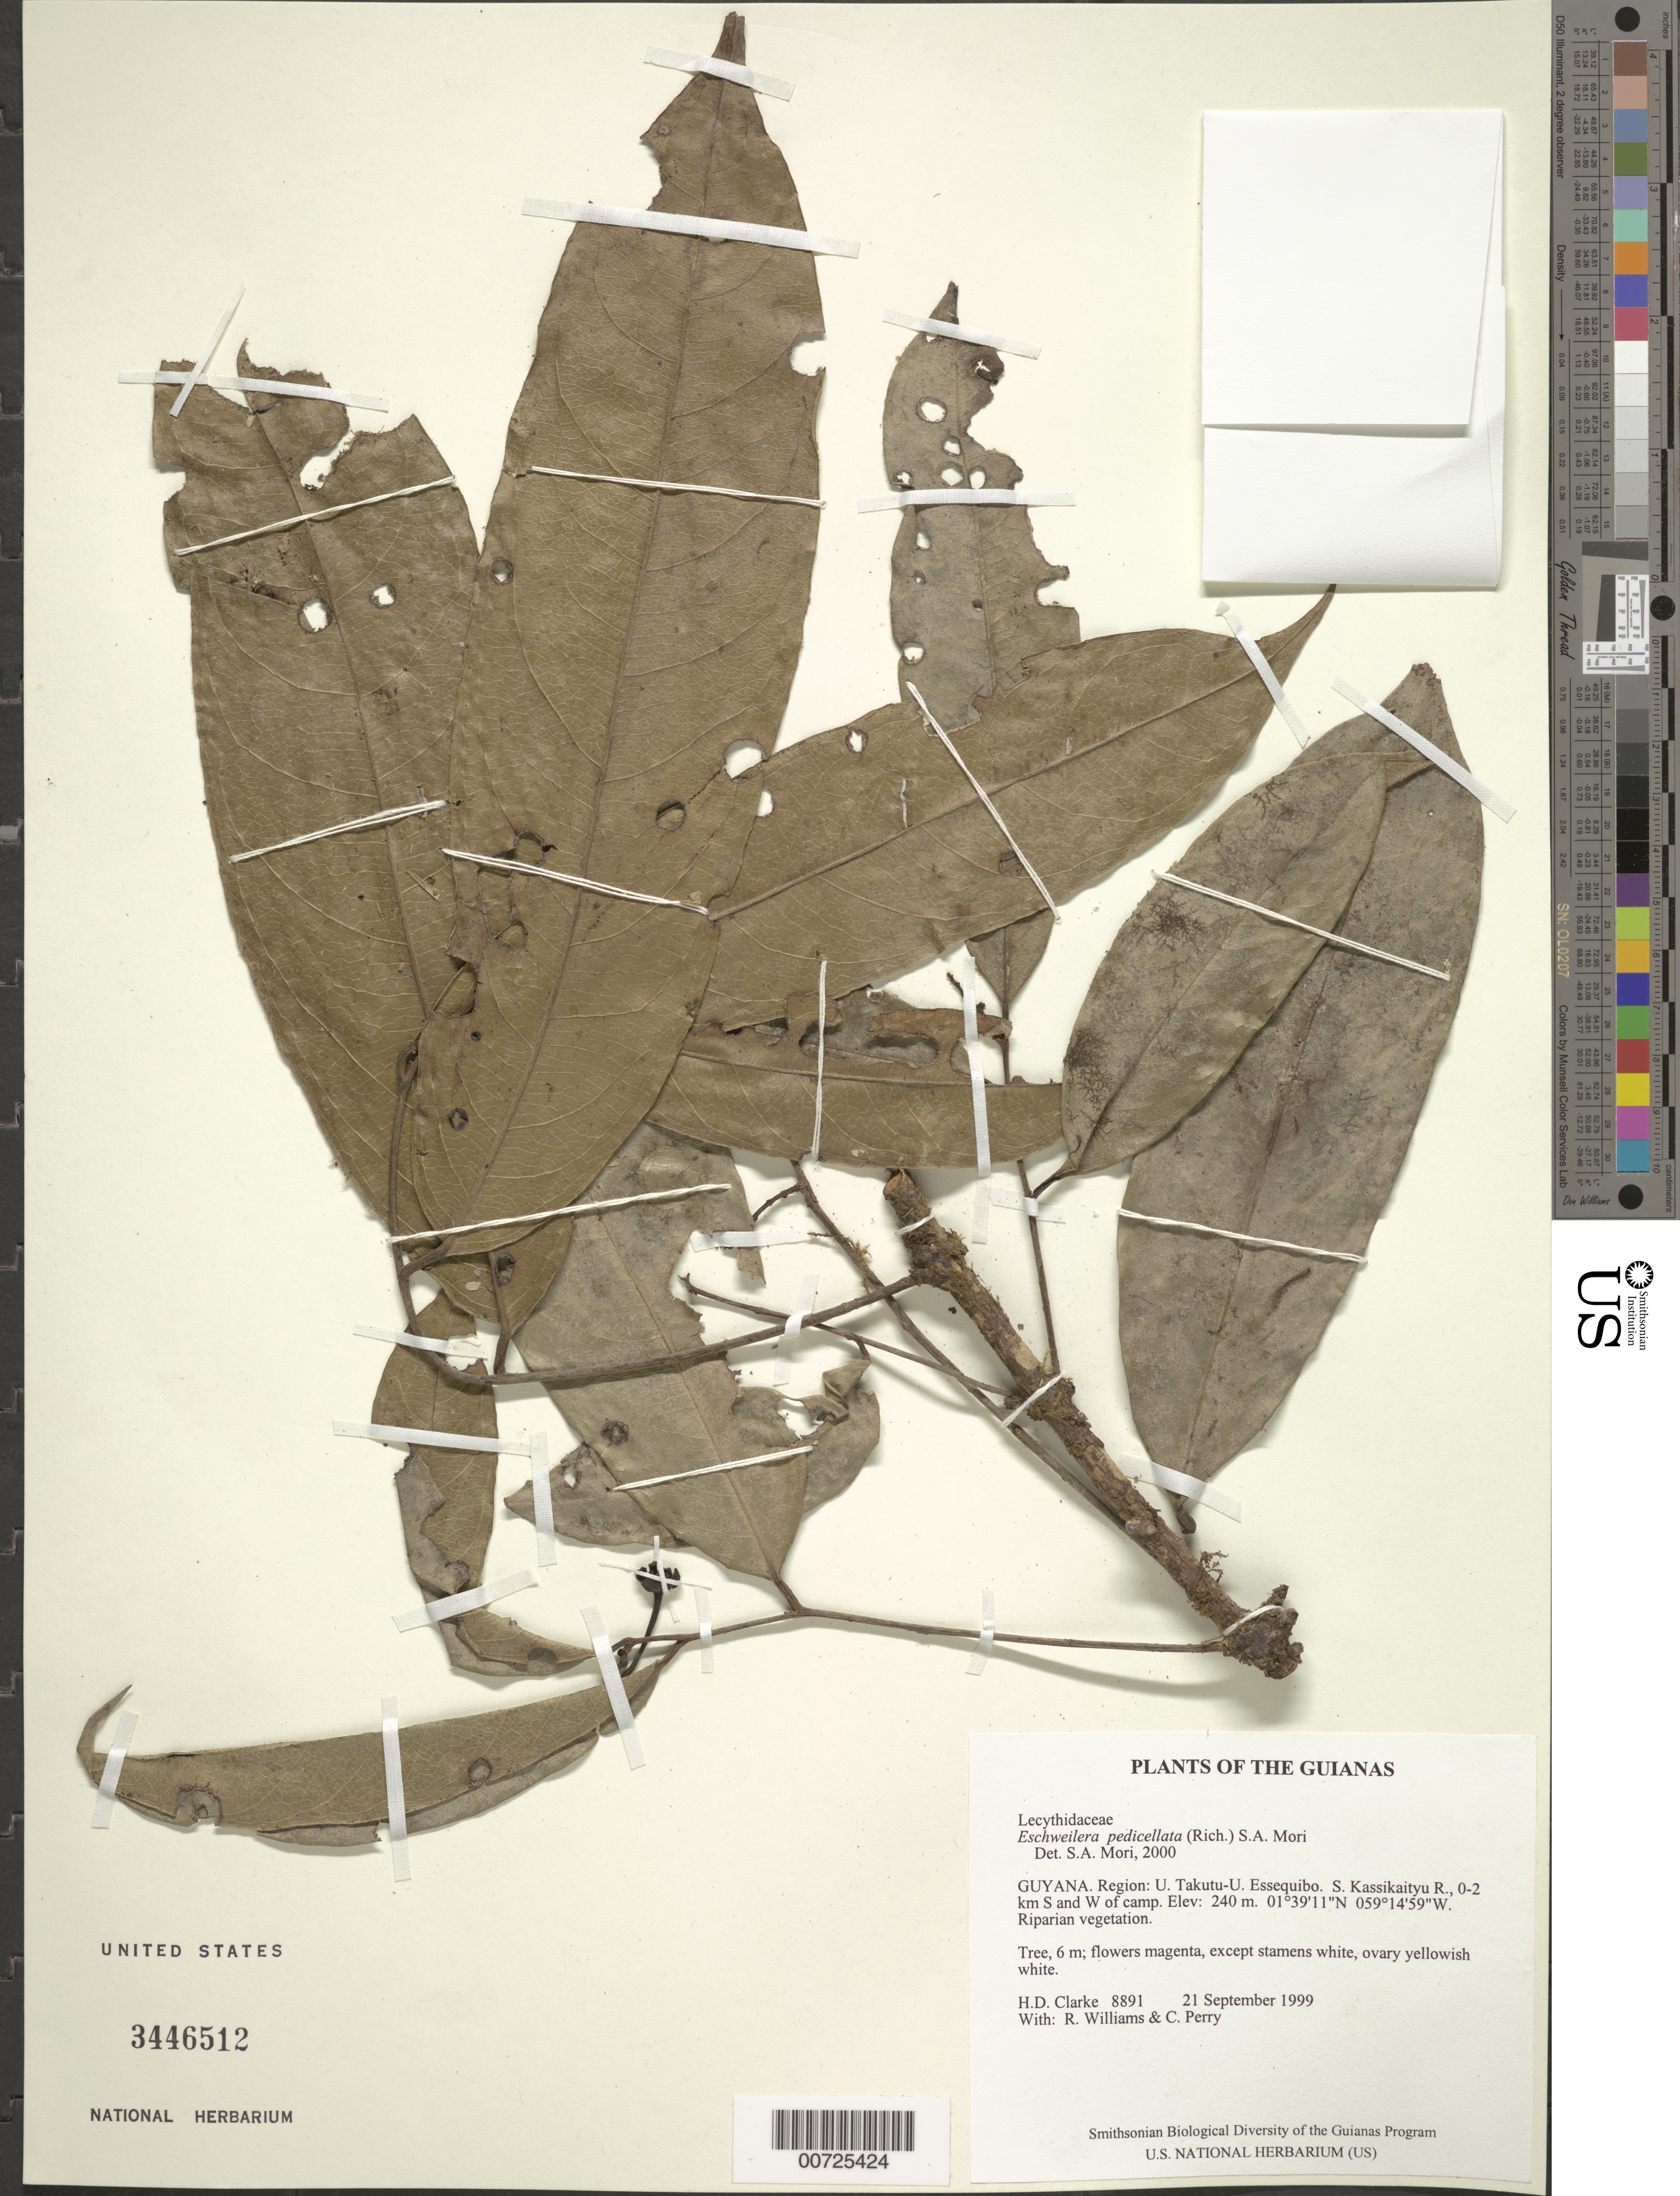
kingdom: Plantae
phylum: Tracheophyta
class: Magnoliopsida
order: Ericales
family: Lecythidaceae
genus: Eschweilera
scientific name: Eschweilera pedicellata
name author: (Rich.) S.A. Mori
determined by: Mori, Scott A.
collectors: H. D. Clarke, R. Williams & C. Perry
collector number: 8891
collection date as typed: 21 September 1999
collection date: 1999-09-21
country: Guyana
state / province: U. Takutu-U. Essequibo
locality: S. Kassikaityu R., 0-2 km S and W of camp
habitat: Riparian vegetation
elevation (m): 240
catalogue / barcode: US 3446512